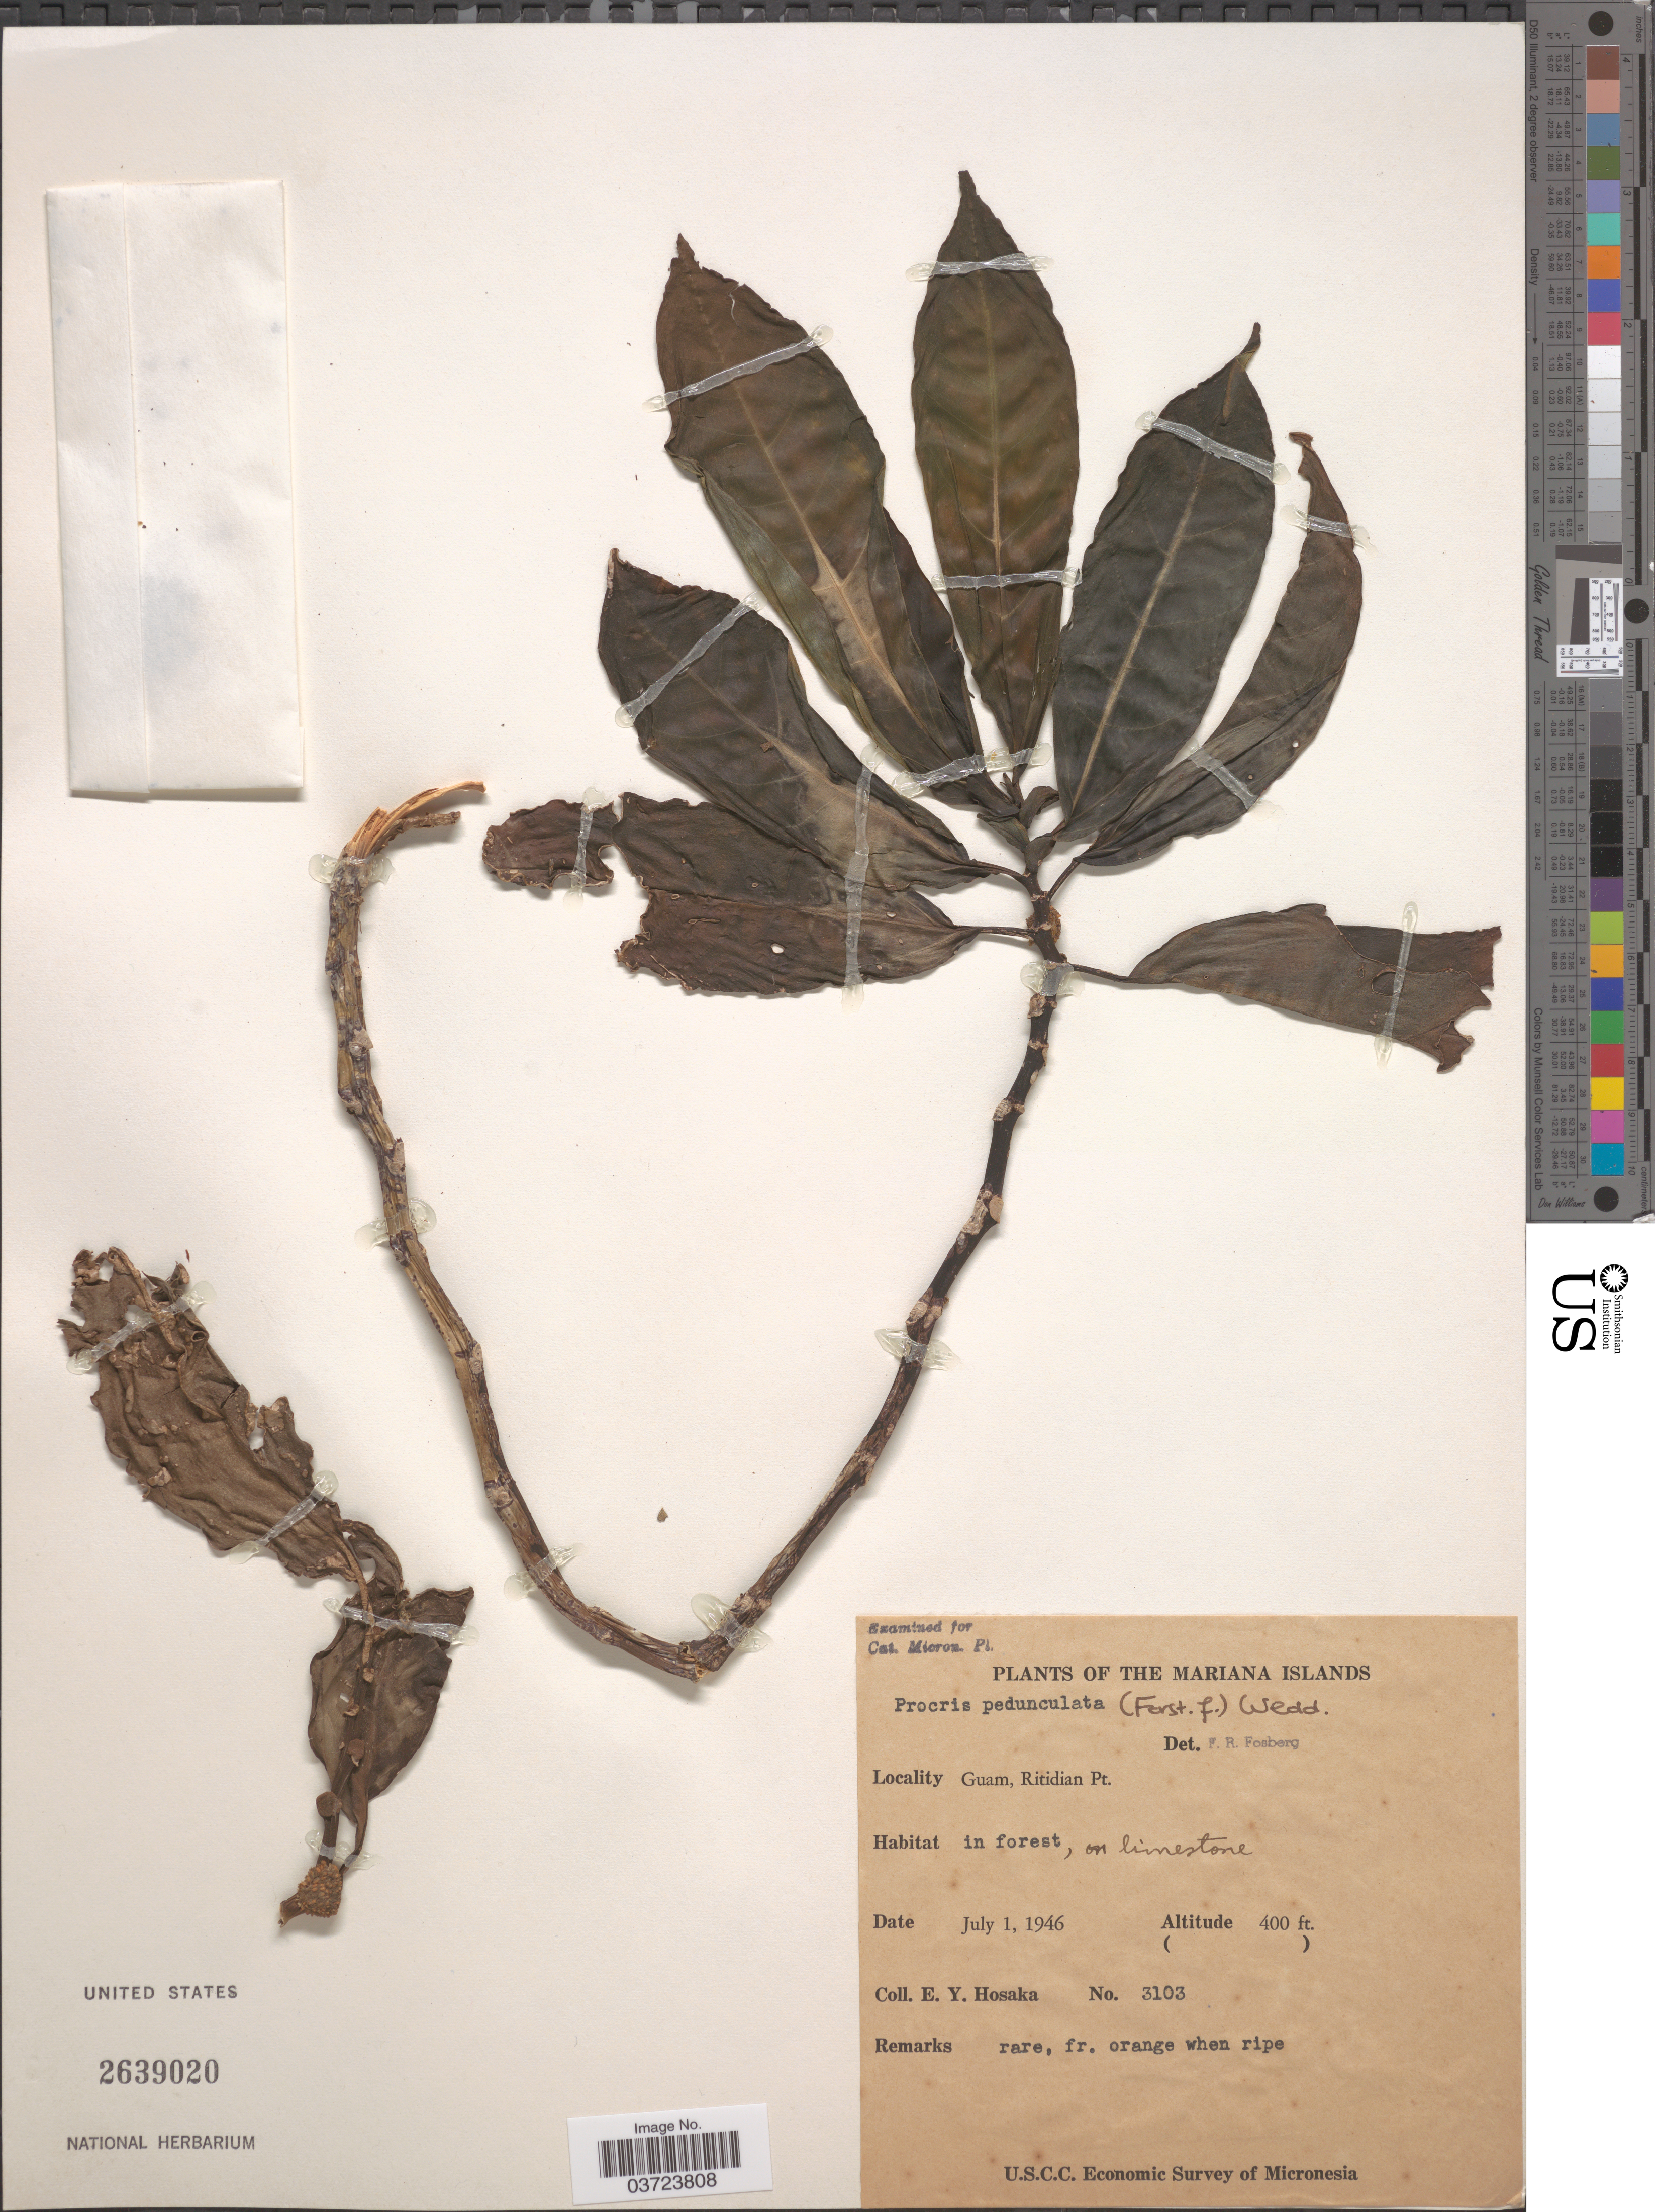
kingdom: Plantae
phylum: Tracheophyta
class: Magnoliopsida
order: Rosales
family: Urticaceae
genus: Procris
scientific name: Procris pedunculata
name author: (J.R. Forst. & G. Forst.) Wedd.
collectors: E. Y. Hosaka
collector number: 3103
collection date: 1946-07-01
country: Northern Mariana Islands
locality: Mariana Islands. Guam, Ritidian Pt.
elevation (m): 122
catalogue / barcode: US 2639020